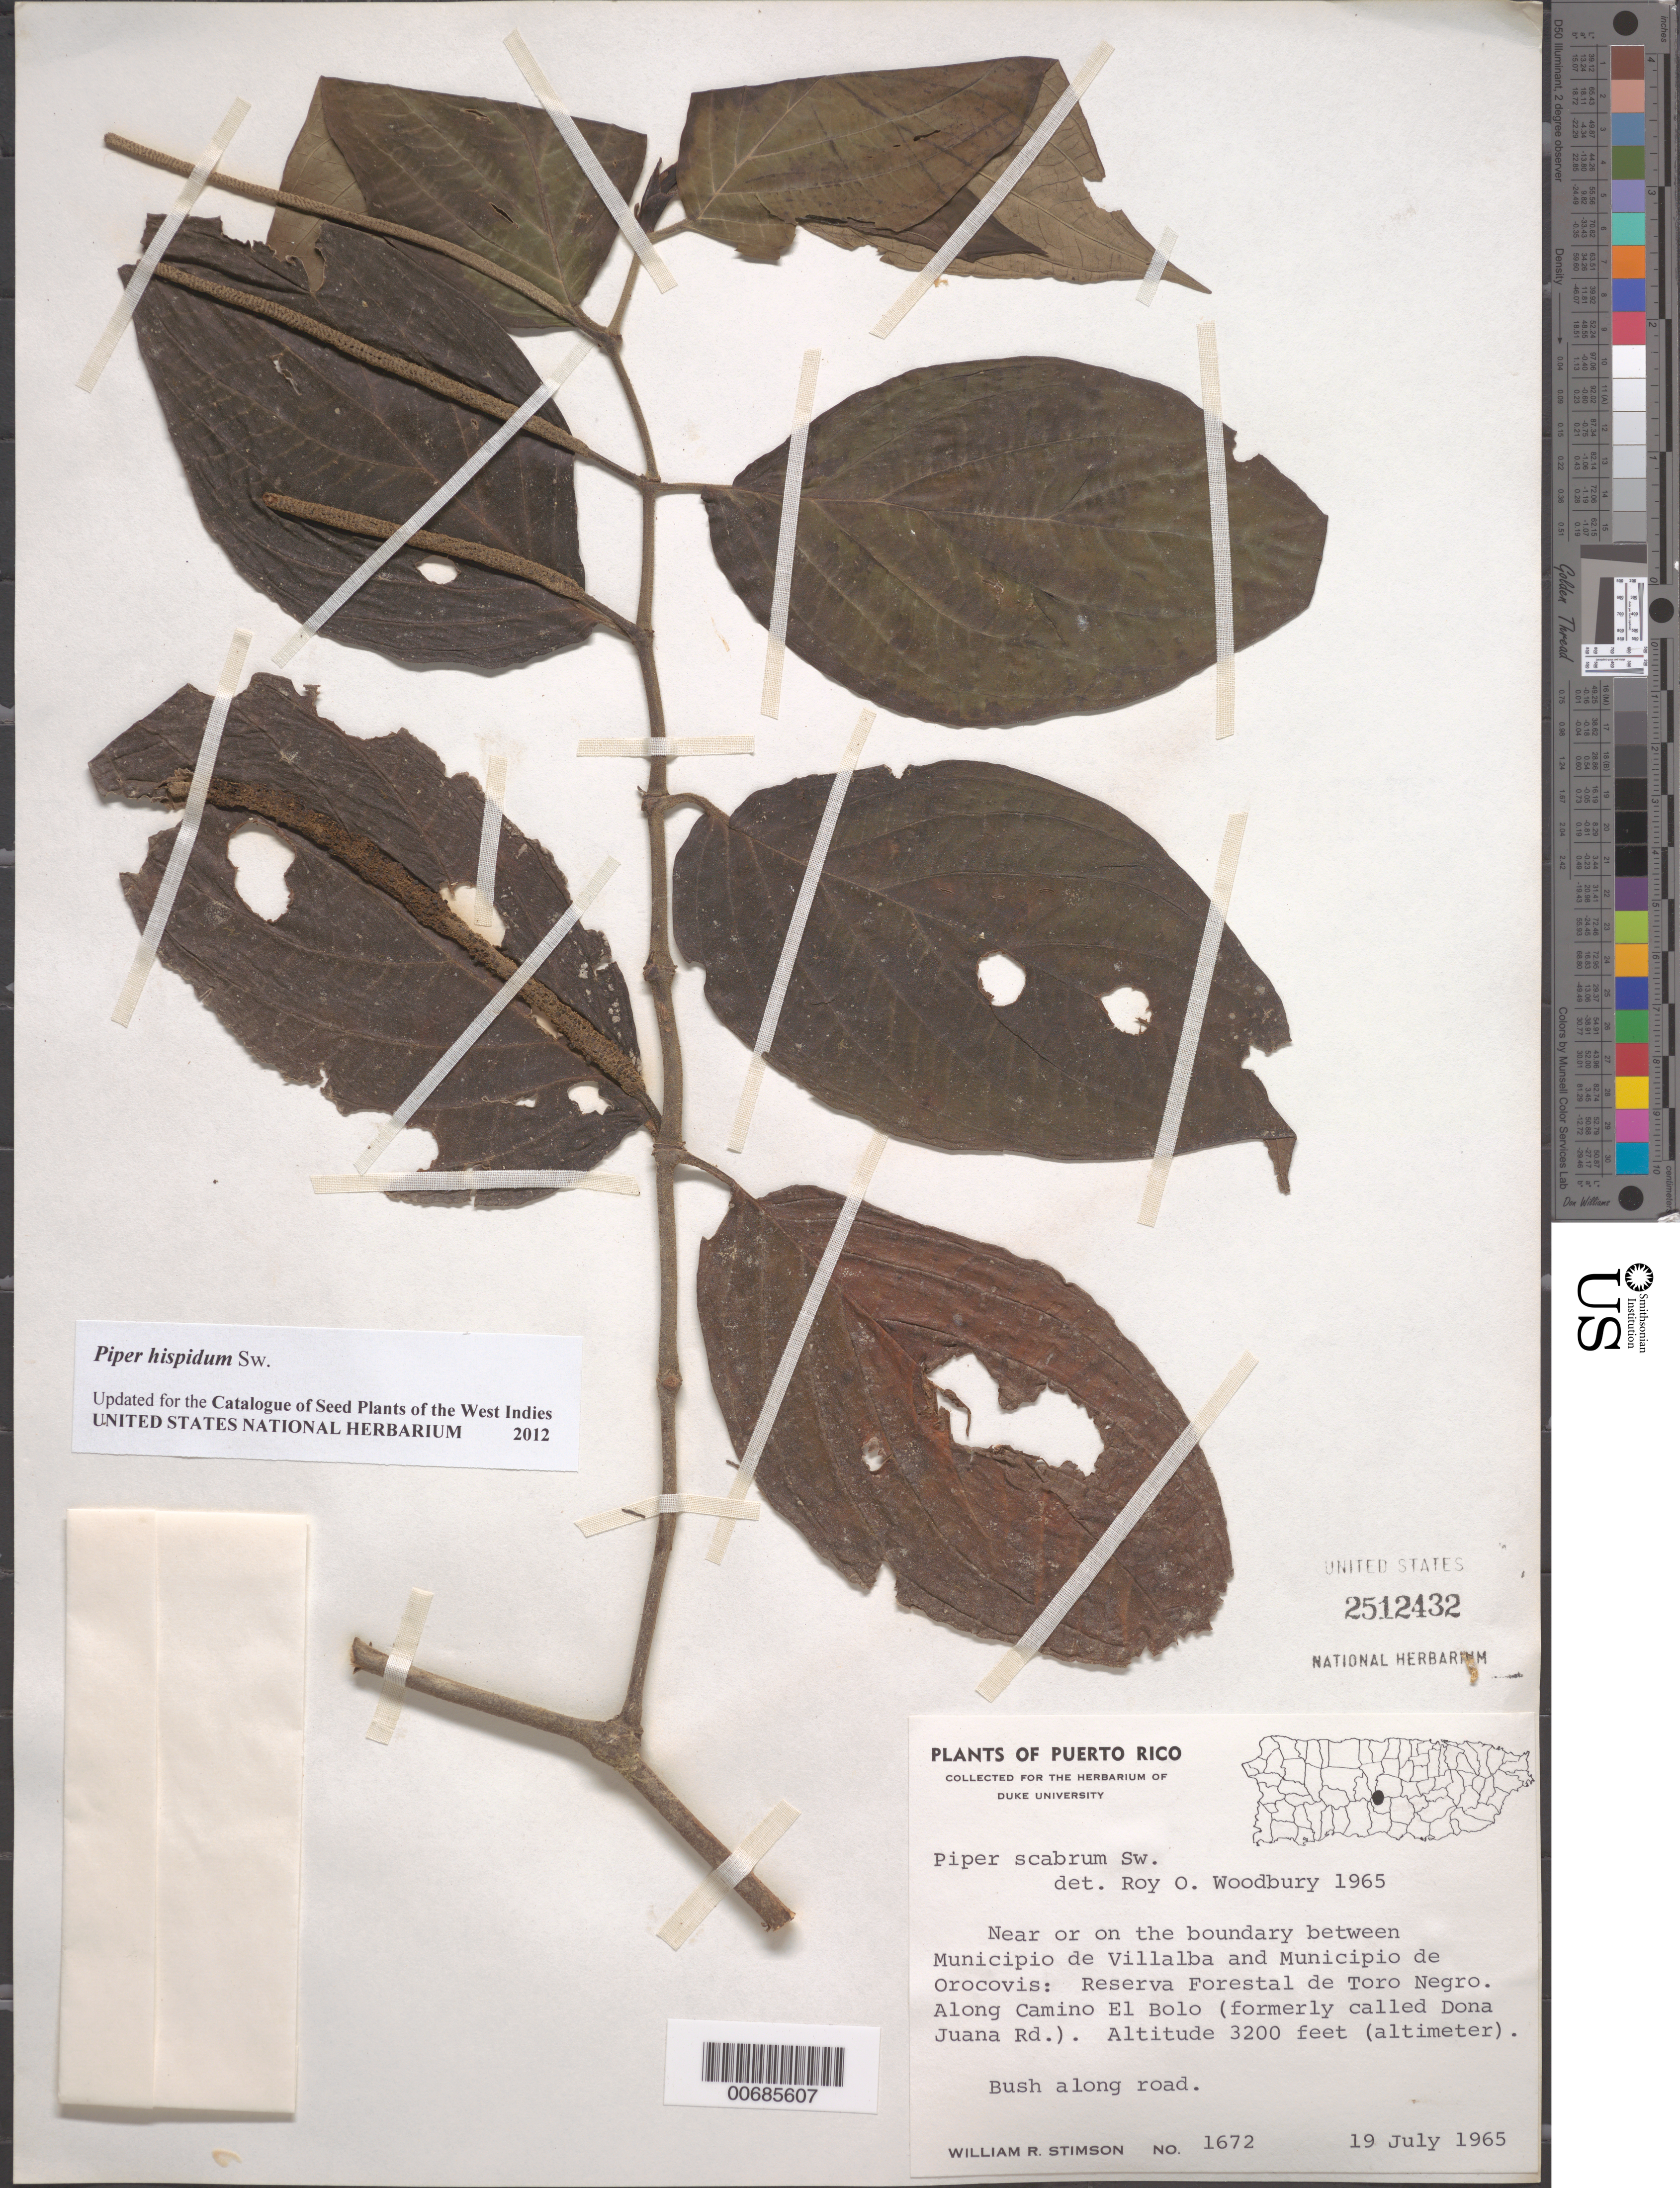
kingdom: Plantae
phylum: Tracheophyta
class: Magnoliopsida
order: Piperales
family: Piperaceae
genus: Piper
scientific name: Piper scabrum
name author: Sw.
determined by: Woodbury, R. O.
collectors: W. R. Stimson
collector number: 1672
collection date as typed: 19 Jul 1965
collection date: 1965-07-19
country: Puerto Rico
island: Greater Antilles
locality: Near or on the boundary between Municipio de Villalba and Municipio de Orocovis: Reserva Forestal de Toro Megro. Along Camino El Bolo (formerly called Dona Juana Rd.).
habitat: along road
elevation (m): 975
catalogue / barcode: US 2512432